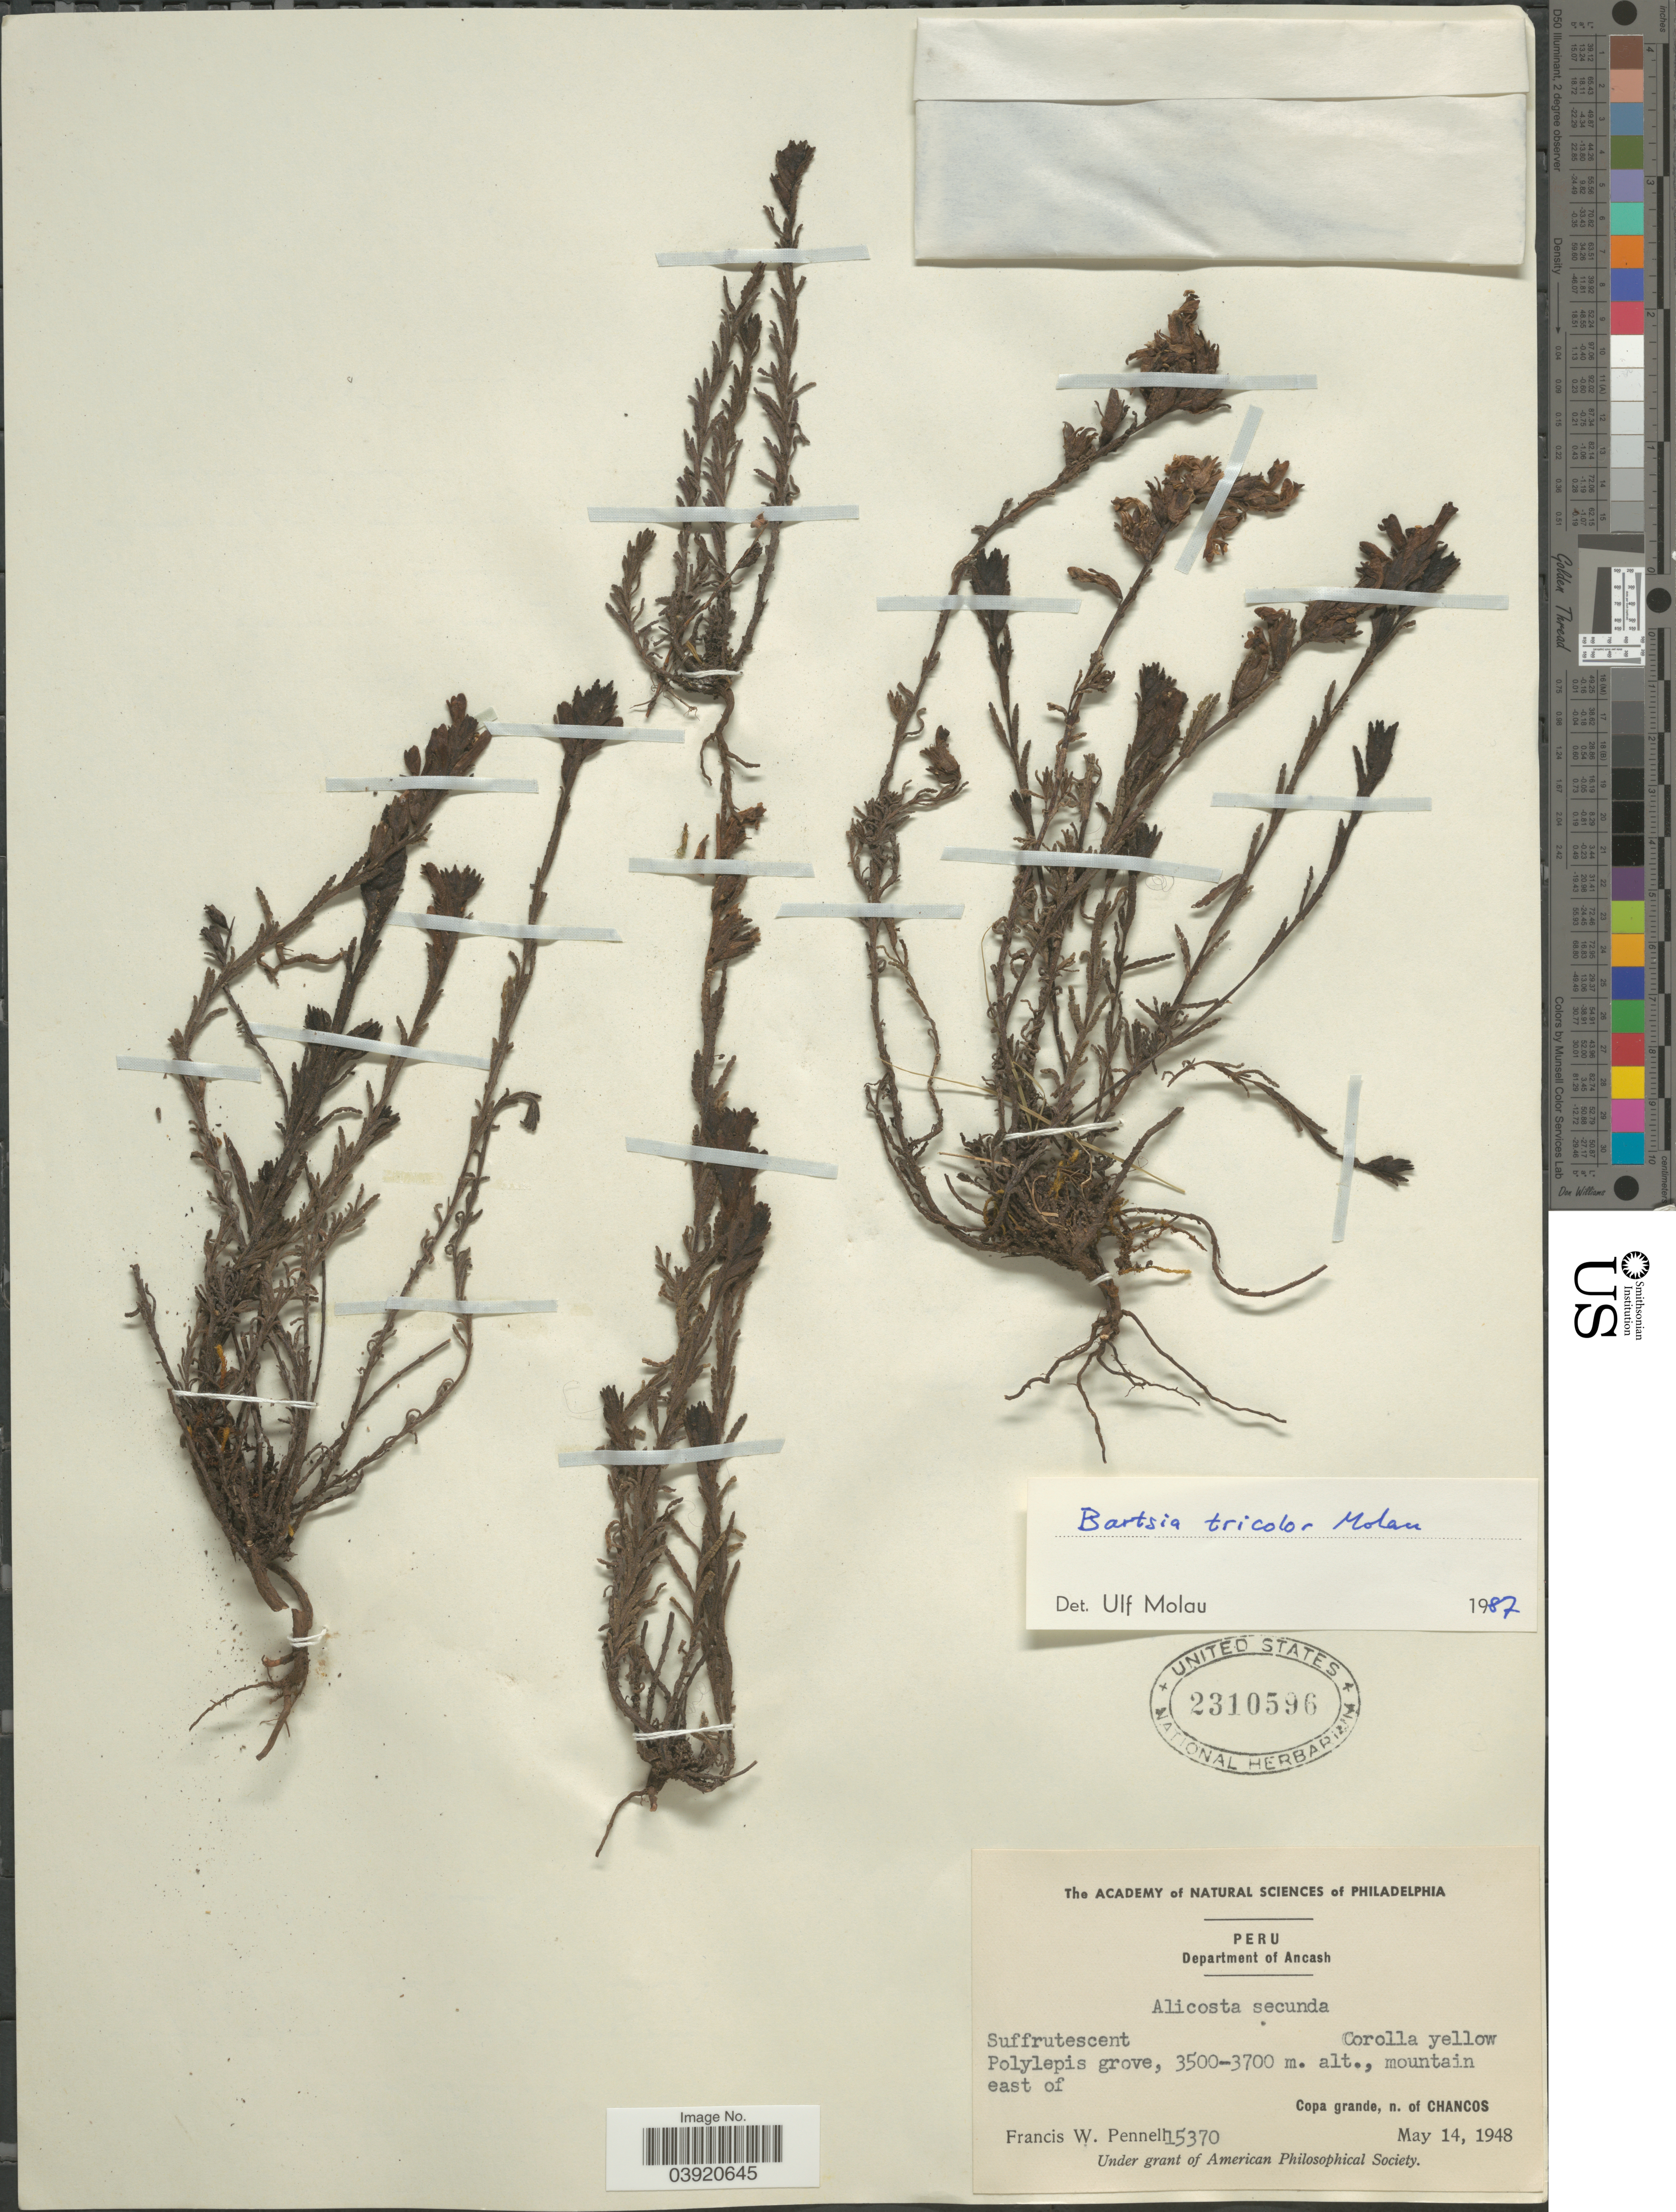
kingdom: Plantae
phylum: Tracheophyta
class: Magnoliopsida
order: Lamiales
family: Orobanchaceae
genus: Bartsia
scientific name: Bartsia tricolor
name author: Molau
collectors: F. W. Pennell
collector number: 15370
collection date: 1948-05-14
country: Peru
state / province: Ancash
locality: Department of Ancash. Mountain east of Copa grande, n. of Chancos.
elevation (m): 3500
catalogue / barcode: US 2310596